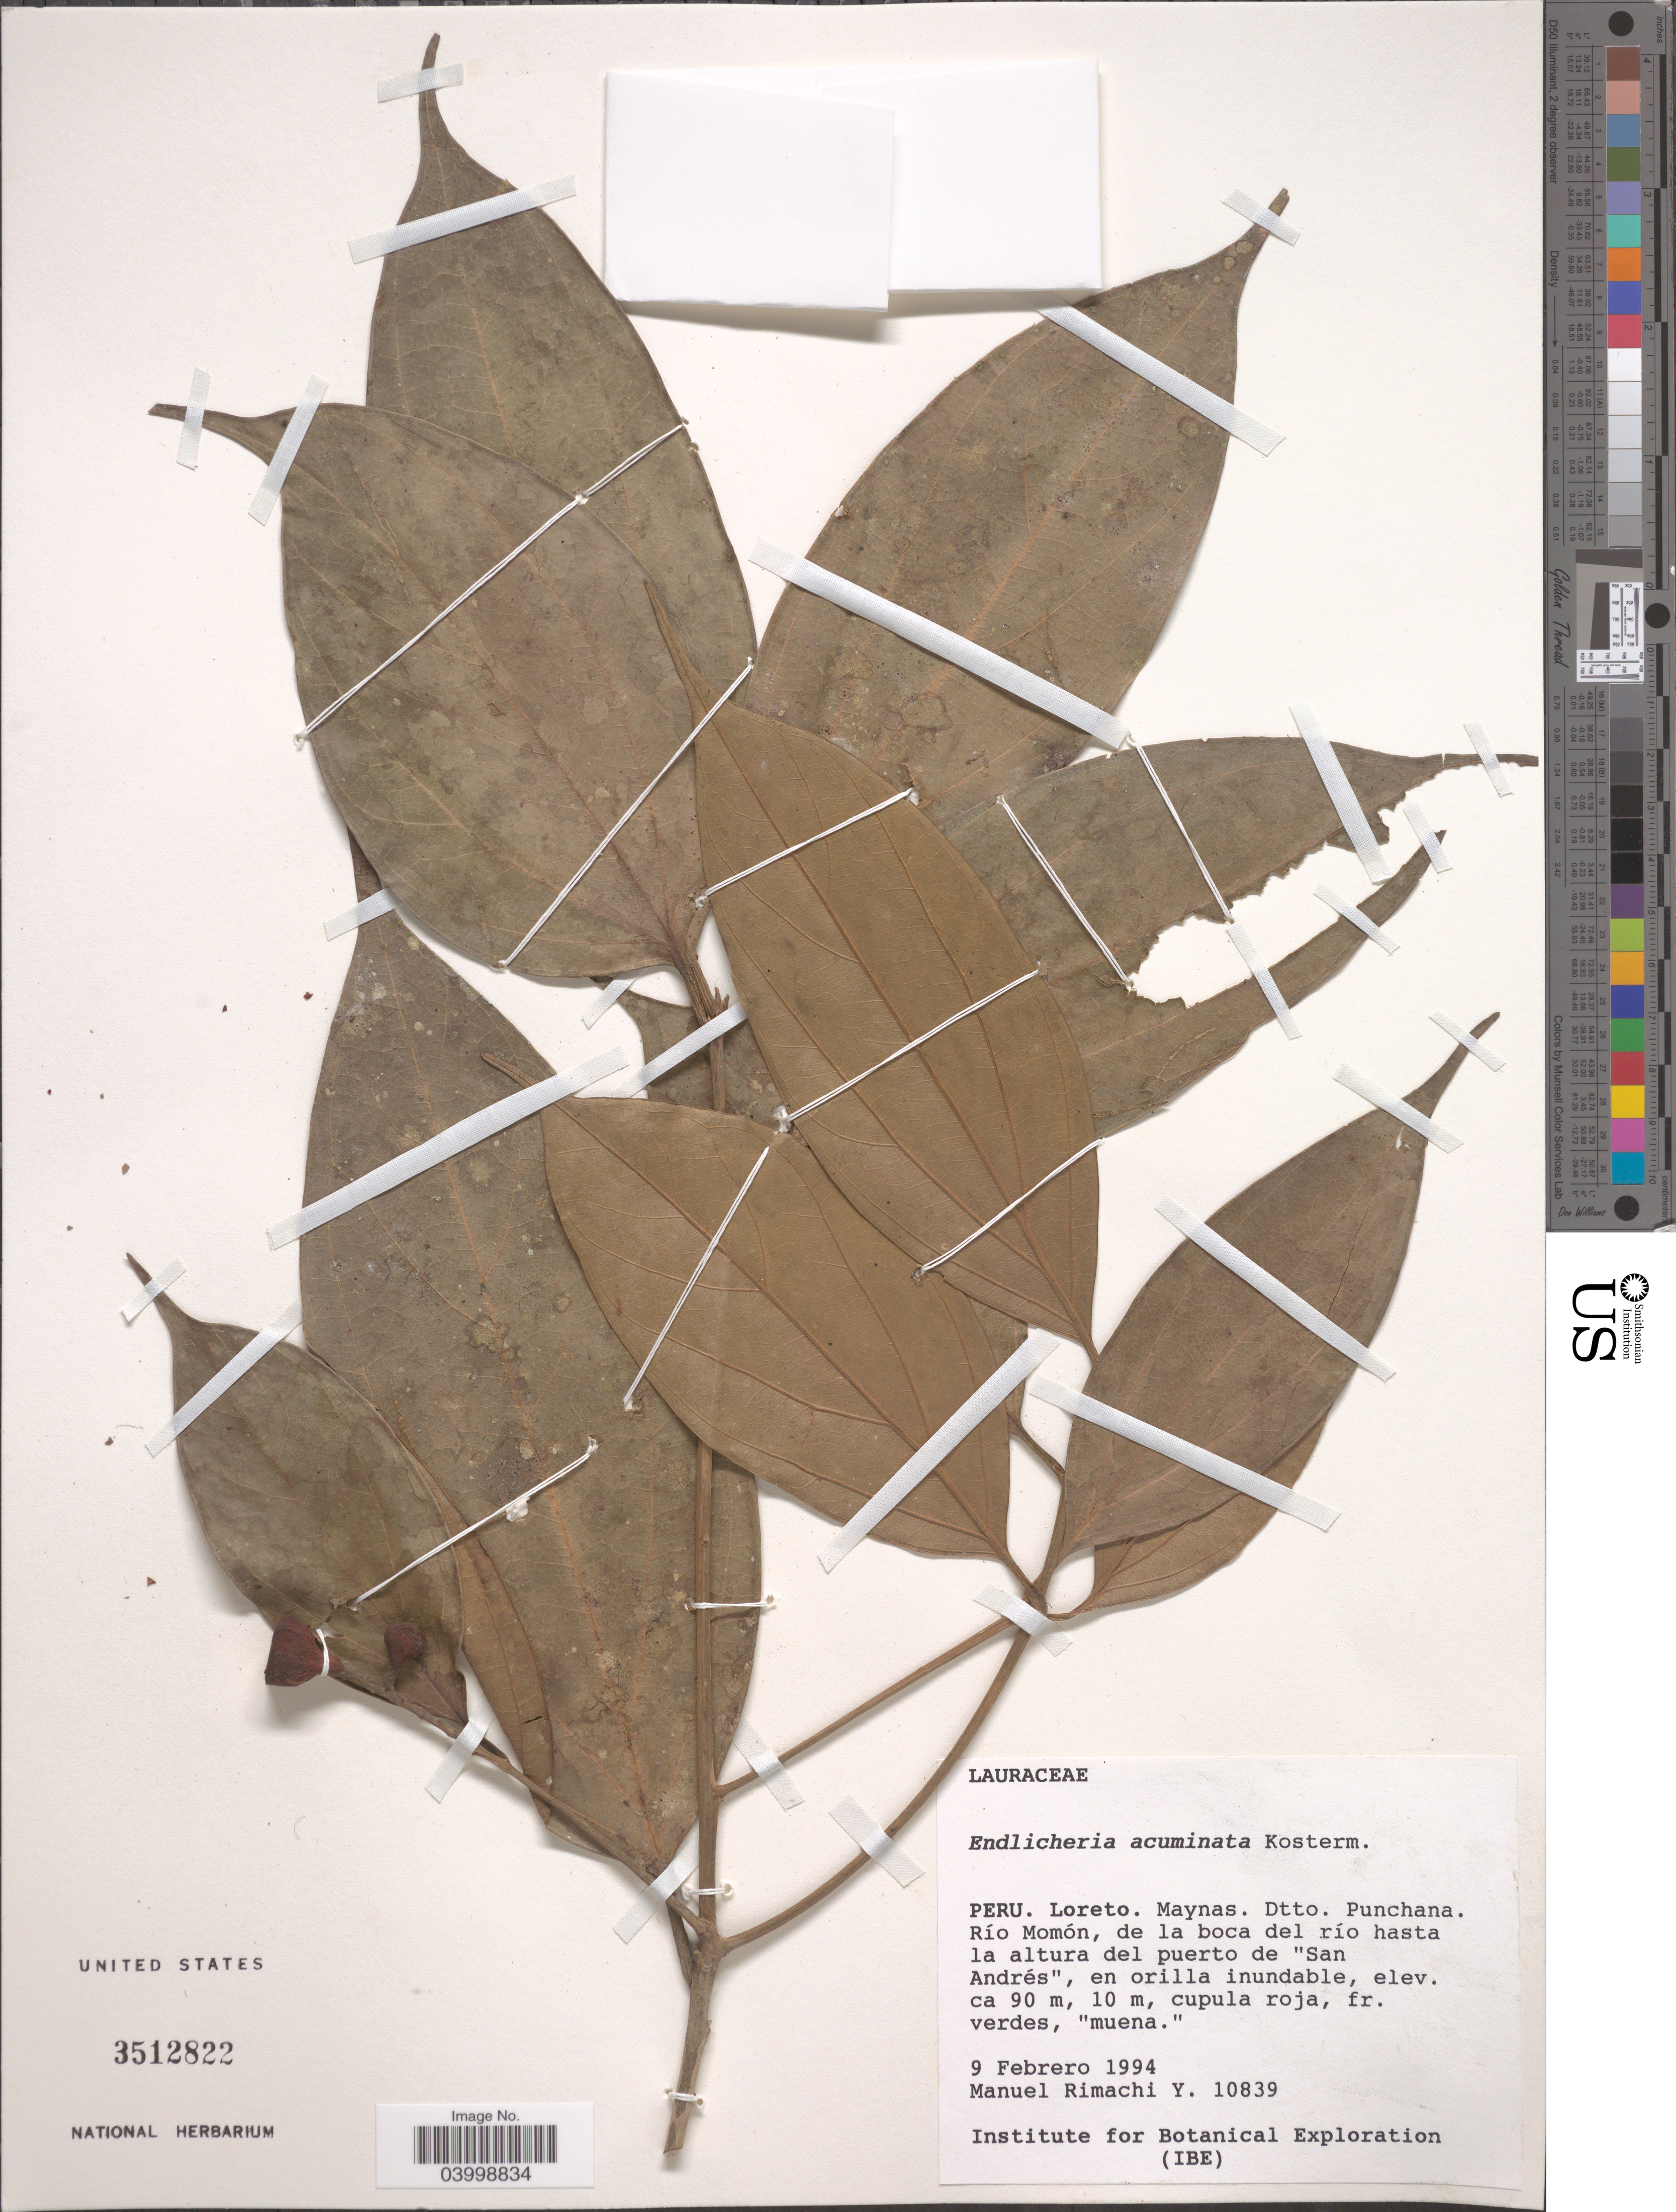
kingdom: Plantae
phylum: Tracheophyta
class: Magnoliopsida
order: Laurales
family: Lauraceae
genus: Endlicheria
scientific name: Endlicheria acuminata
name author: Kosterm.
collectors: M. Rimachi Y.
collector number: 10839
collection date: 1994-02-09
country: Peru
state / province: Loreto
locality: Maynas. Dtto. Punchana. Río Momón, de la boca del río hasta la altura del puerto de "San Andrés", en orilla inundable.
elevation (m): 90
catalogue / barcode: US 3512822